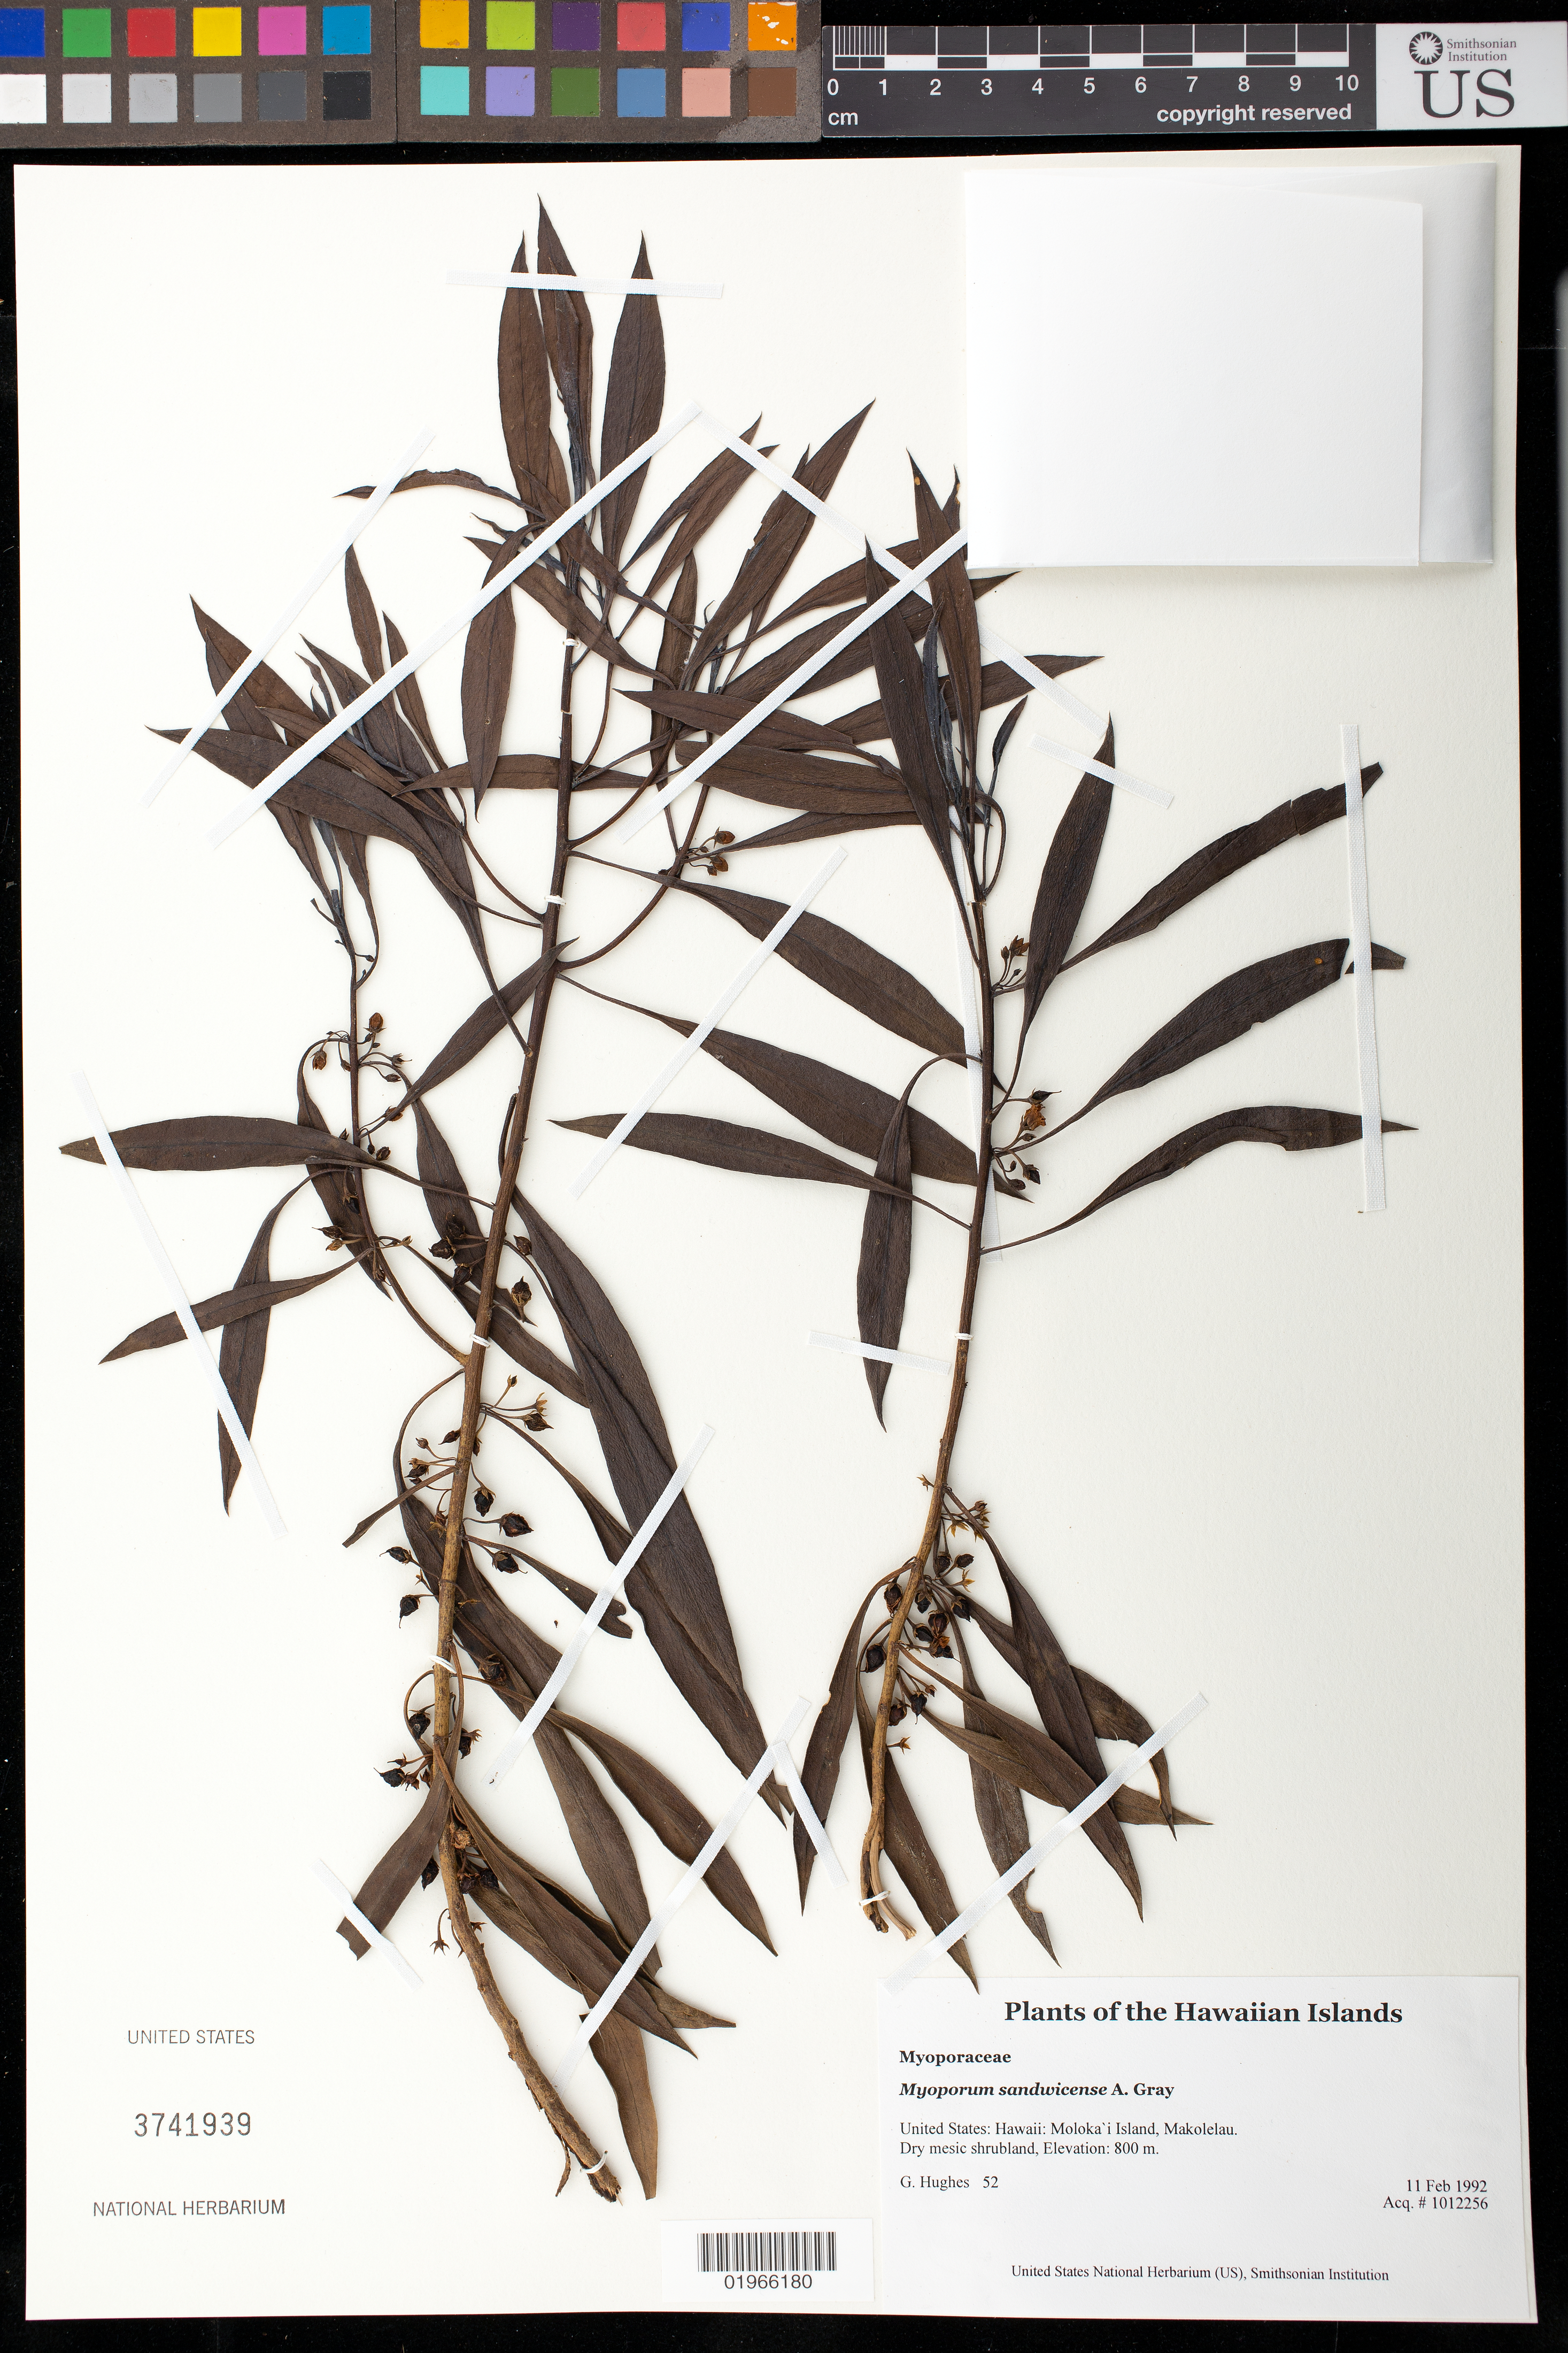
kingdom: Plantae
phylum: Tracheophyta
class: Magnoliopsida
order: Lamiales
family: Scrophulariaceae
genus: Myoporum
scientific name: Myoporum sandwicense subsp. sandwicense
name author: A. Gray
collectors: G. Hughes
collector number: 52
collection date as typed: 2-11-92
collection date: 1992-02-11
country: United States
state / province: Hawaii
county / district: Maui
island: Moloka'i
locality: Makolelau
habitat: Dry mesic shrubland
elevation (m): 800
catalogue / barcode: US 3741939